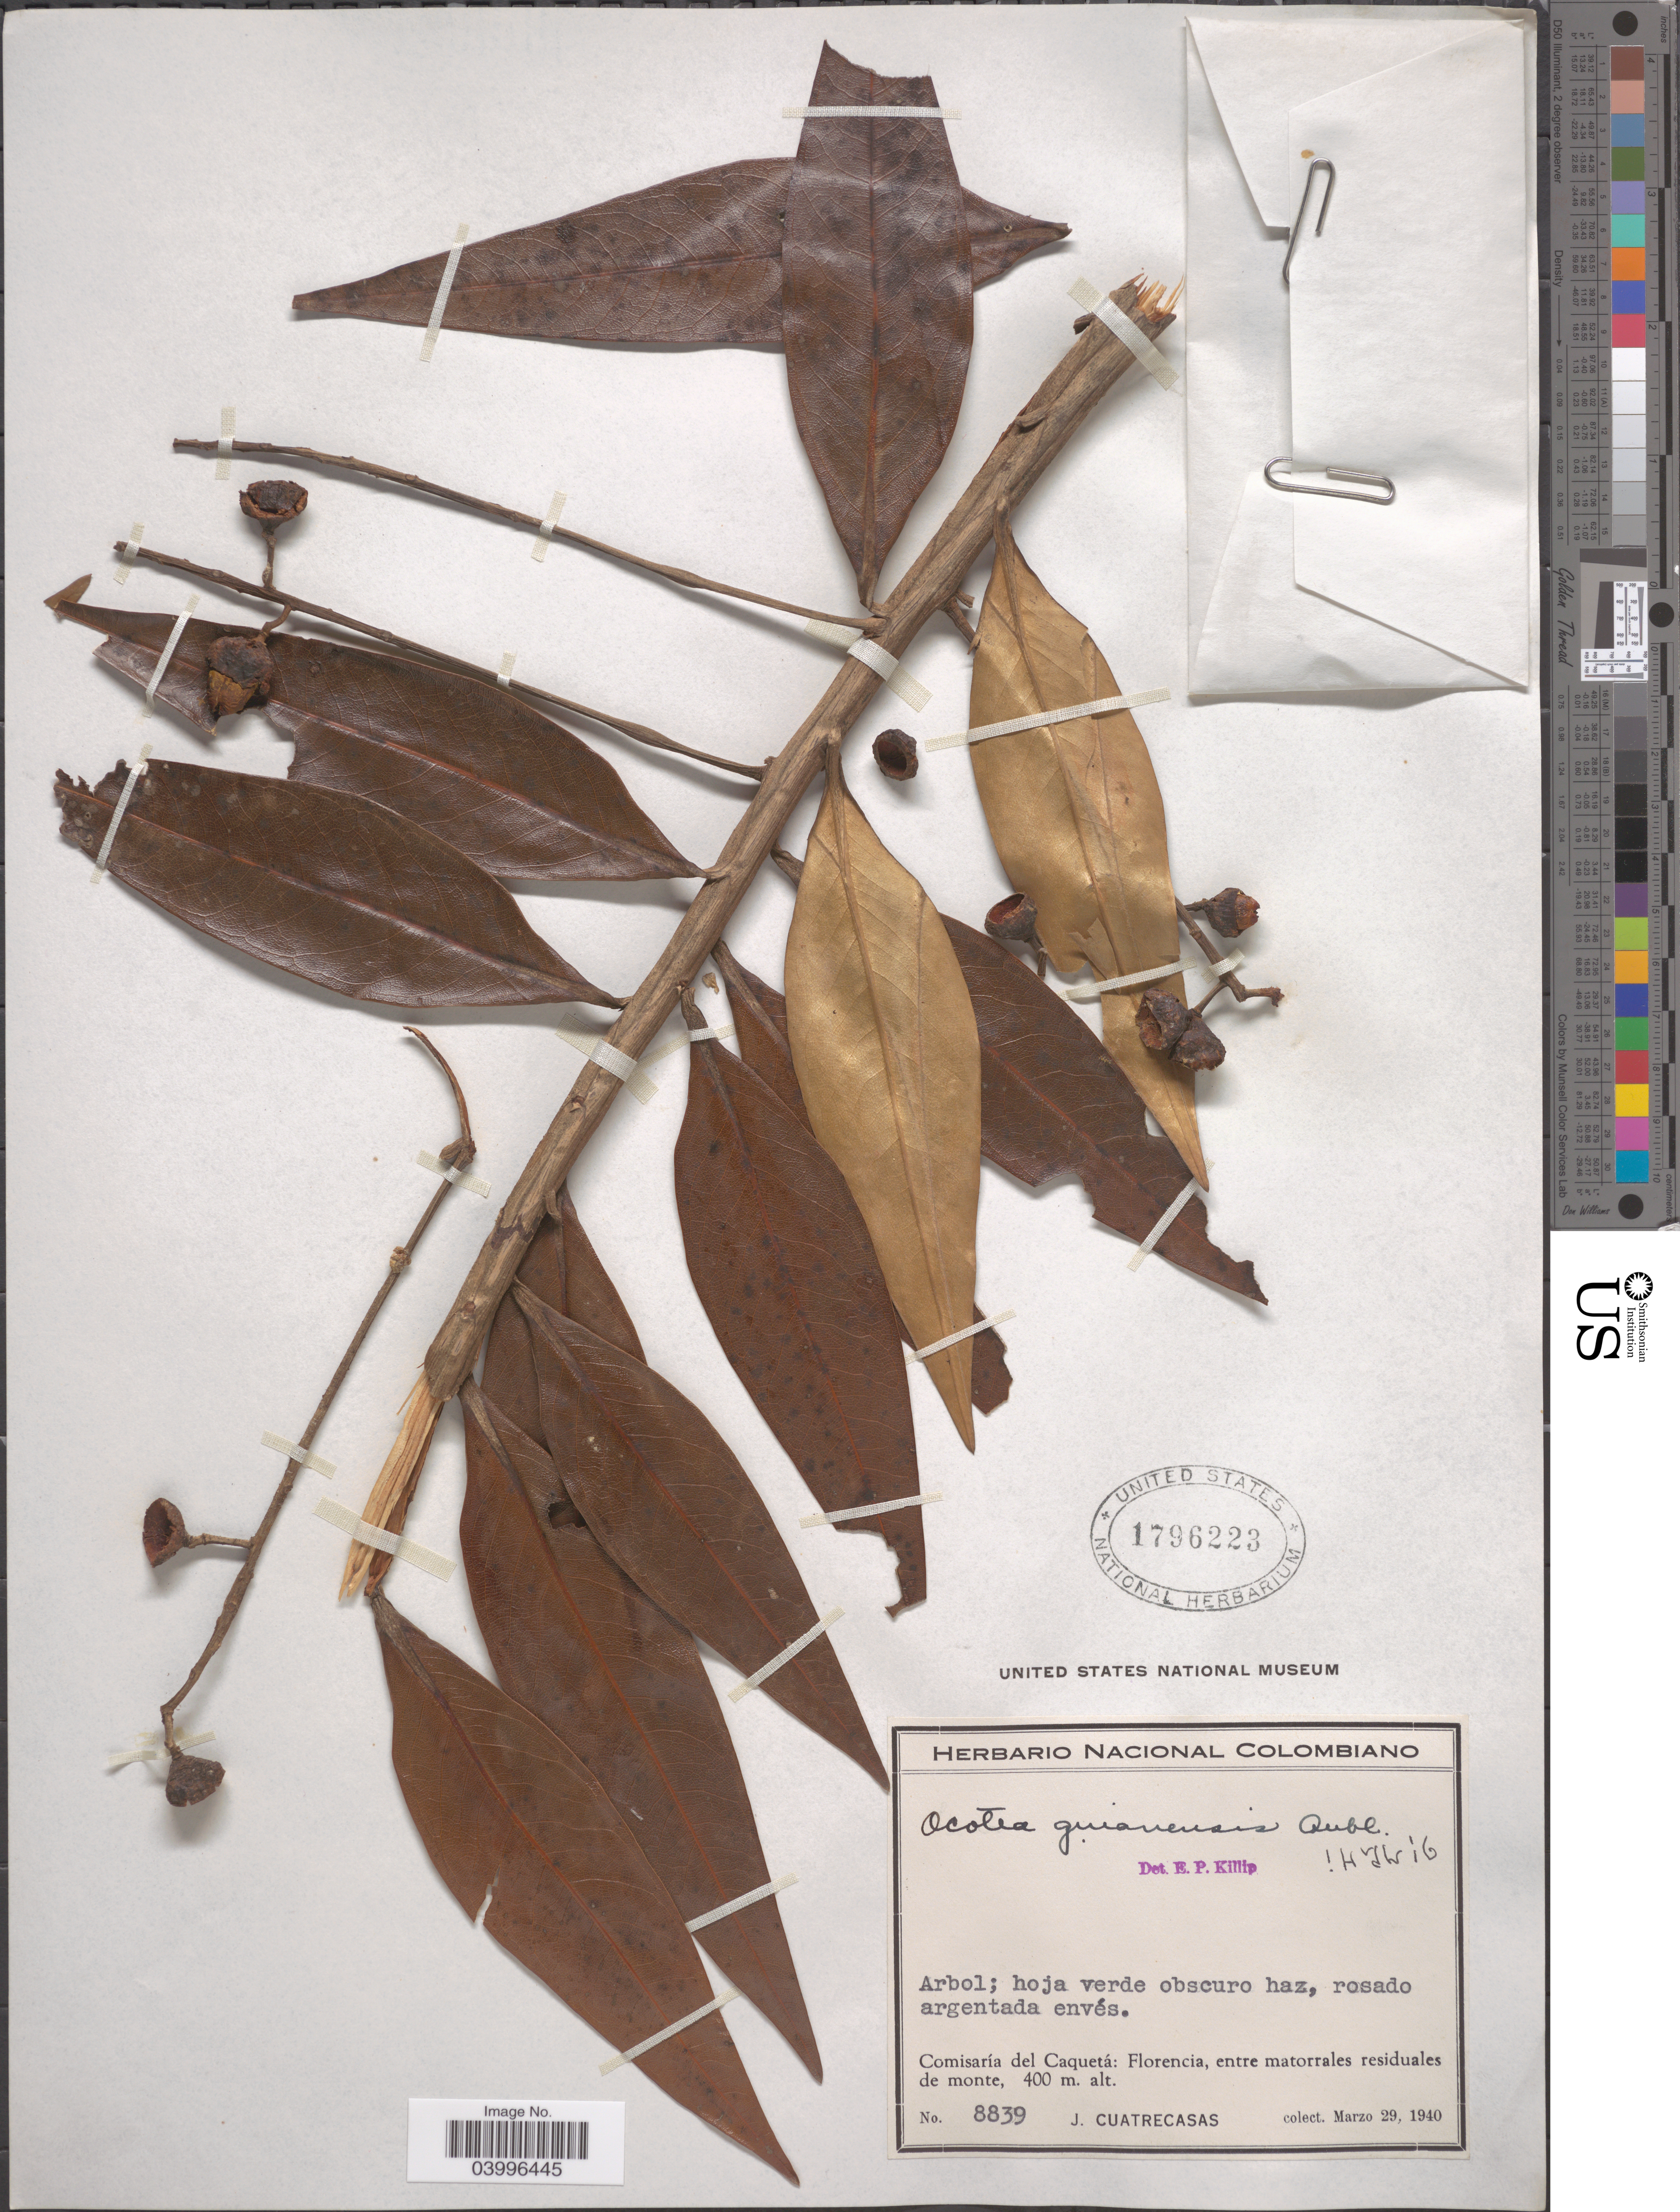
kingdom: Plantae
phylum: Tracheophyta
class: Magnoliopsida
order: Laurales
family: Lauraceae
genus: Ocotea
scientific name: Ocotea guianensis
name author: Aubl.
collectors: J. Cuatrecasas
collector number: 8839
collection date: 1940-03-29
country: Colombia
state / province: Caquetá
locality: Comisaría del Caquetá: Florencia, entre matorrales residuales de monte.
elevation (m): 400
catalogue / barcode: US 1796223